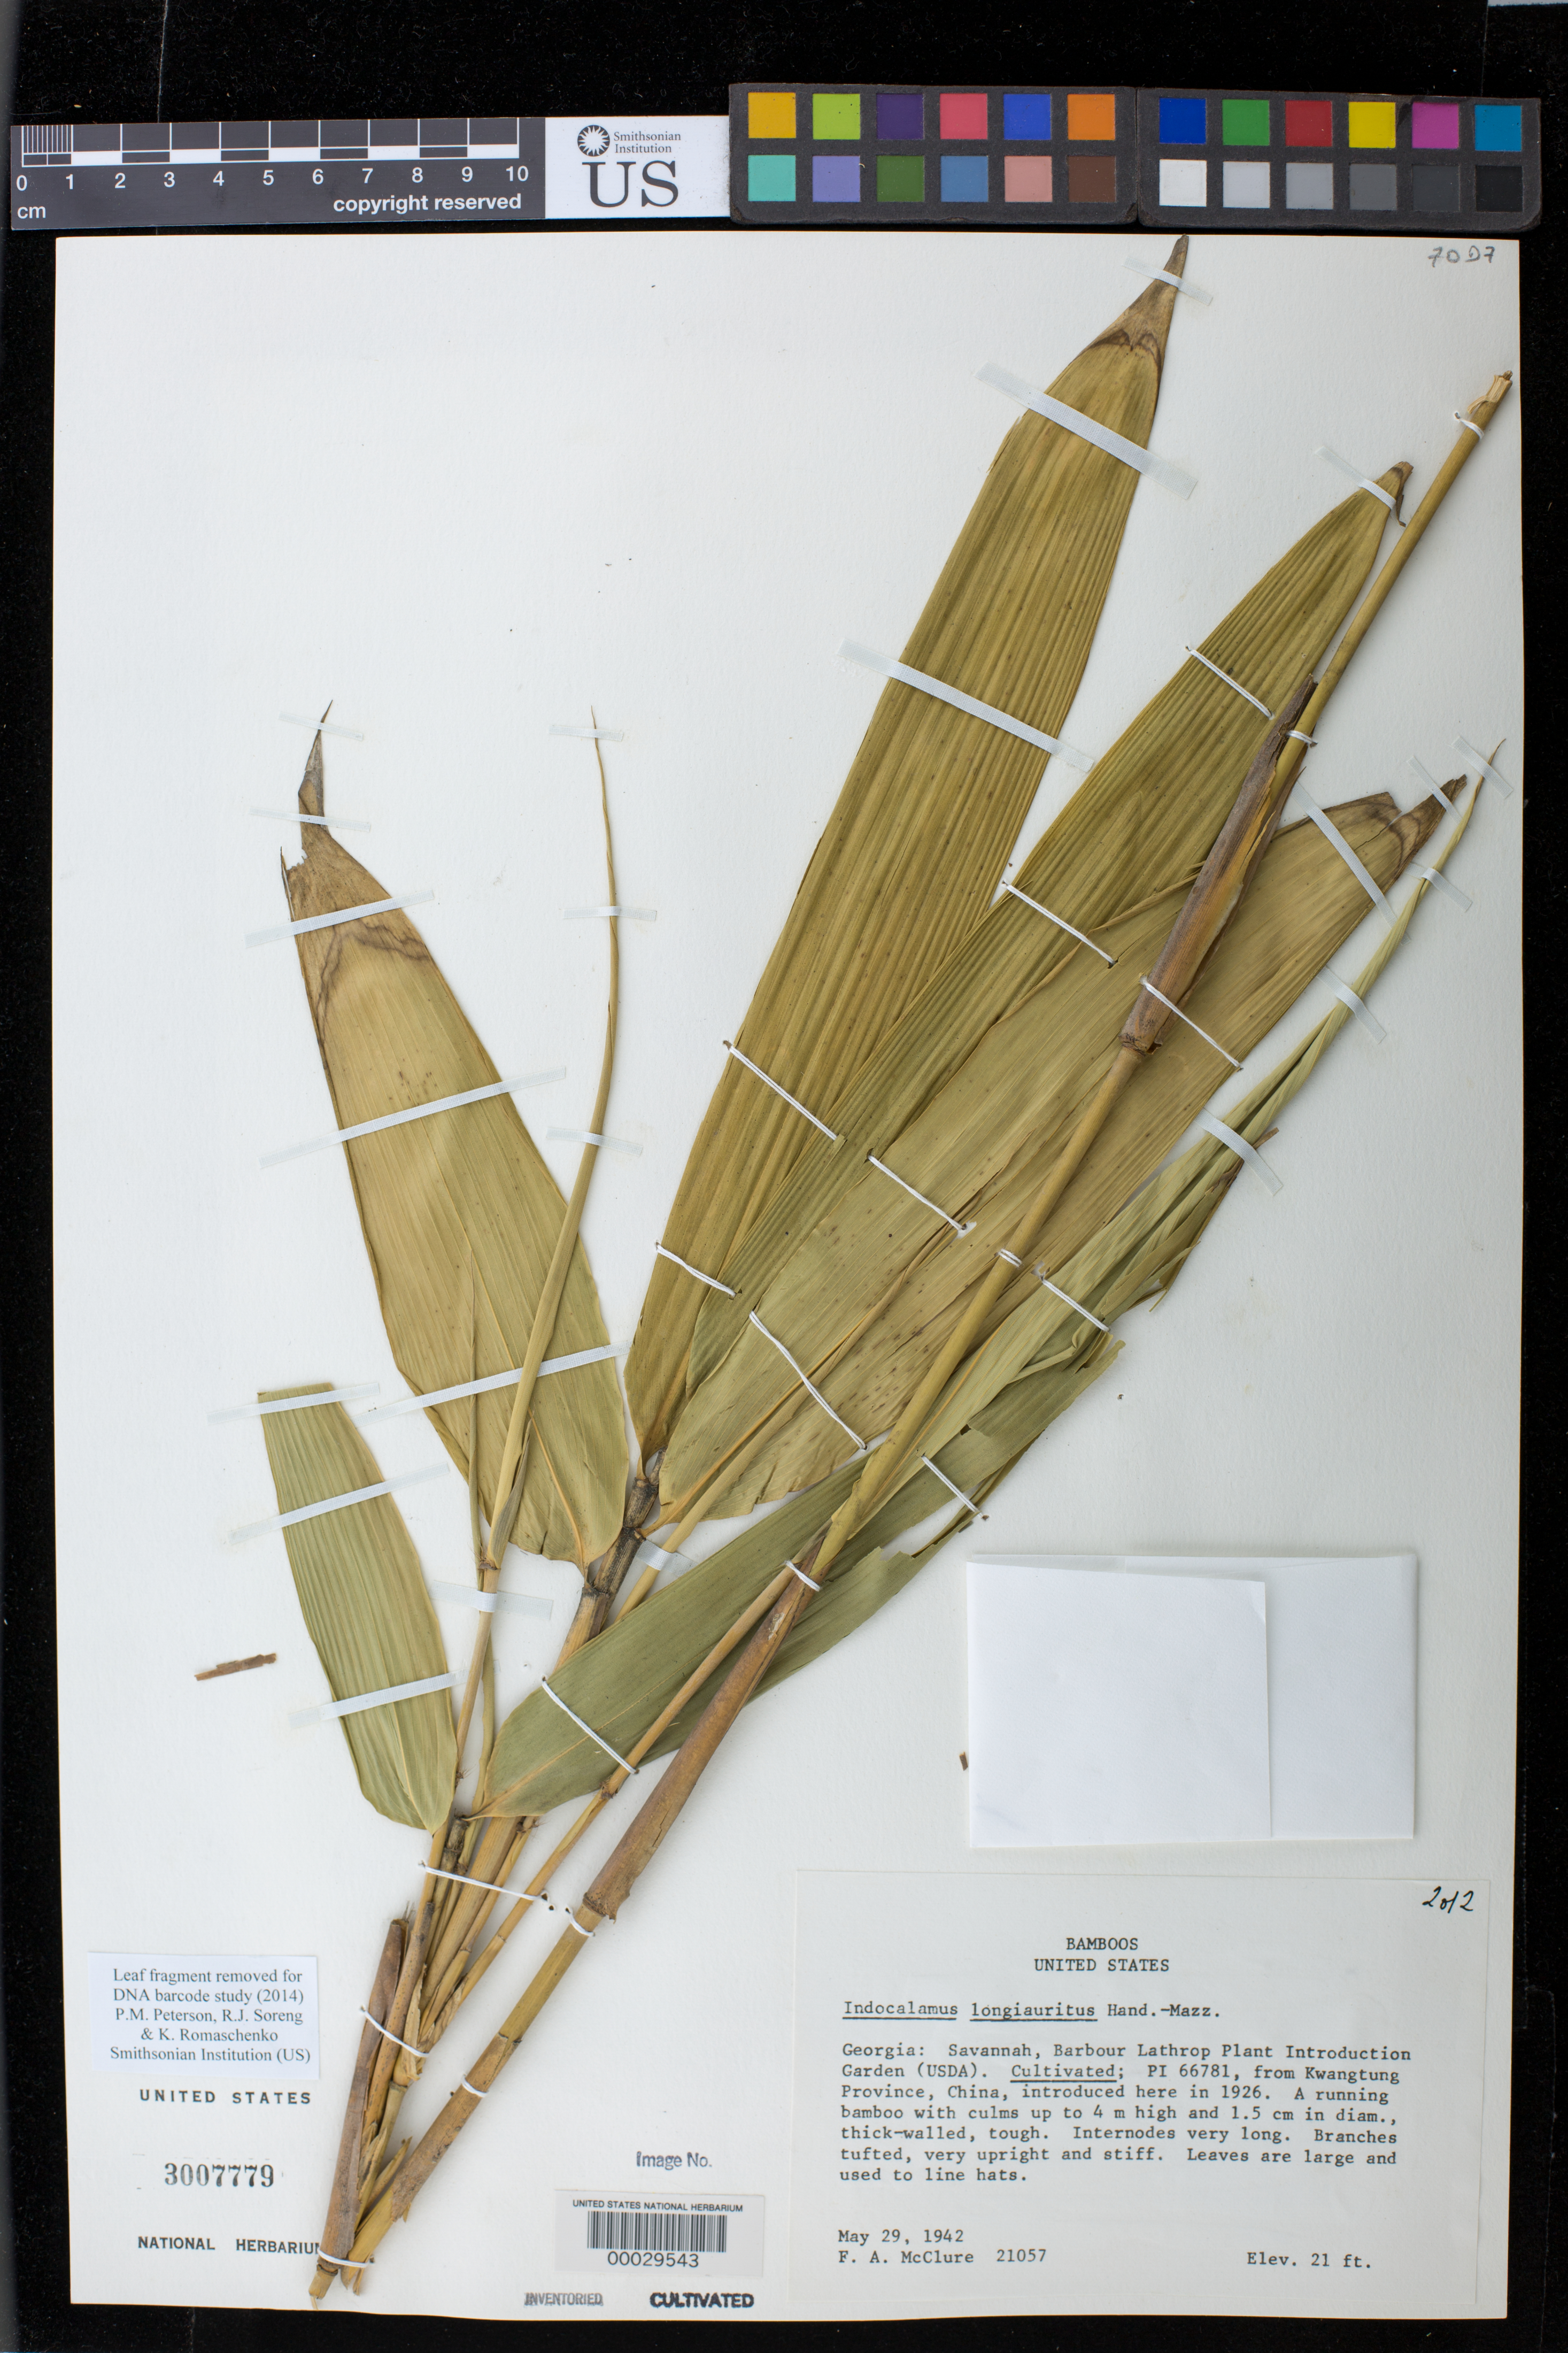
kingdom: Plantae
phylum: Tracheophyta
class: Liliopsida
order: Poales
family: Poaceae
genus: Indocalamus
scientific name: Indocalamus longiauritus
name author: Hand.-Mazz.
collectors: F. A. McClure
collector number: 21057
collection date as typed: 29 May 1942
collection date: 1942-05-29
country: United States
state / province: Georgia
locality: Barbour lathrop plant introduction garden (usda), savannah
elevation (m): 6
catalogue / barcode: US 3007779